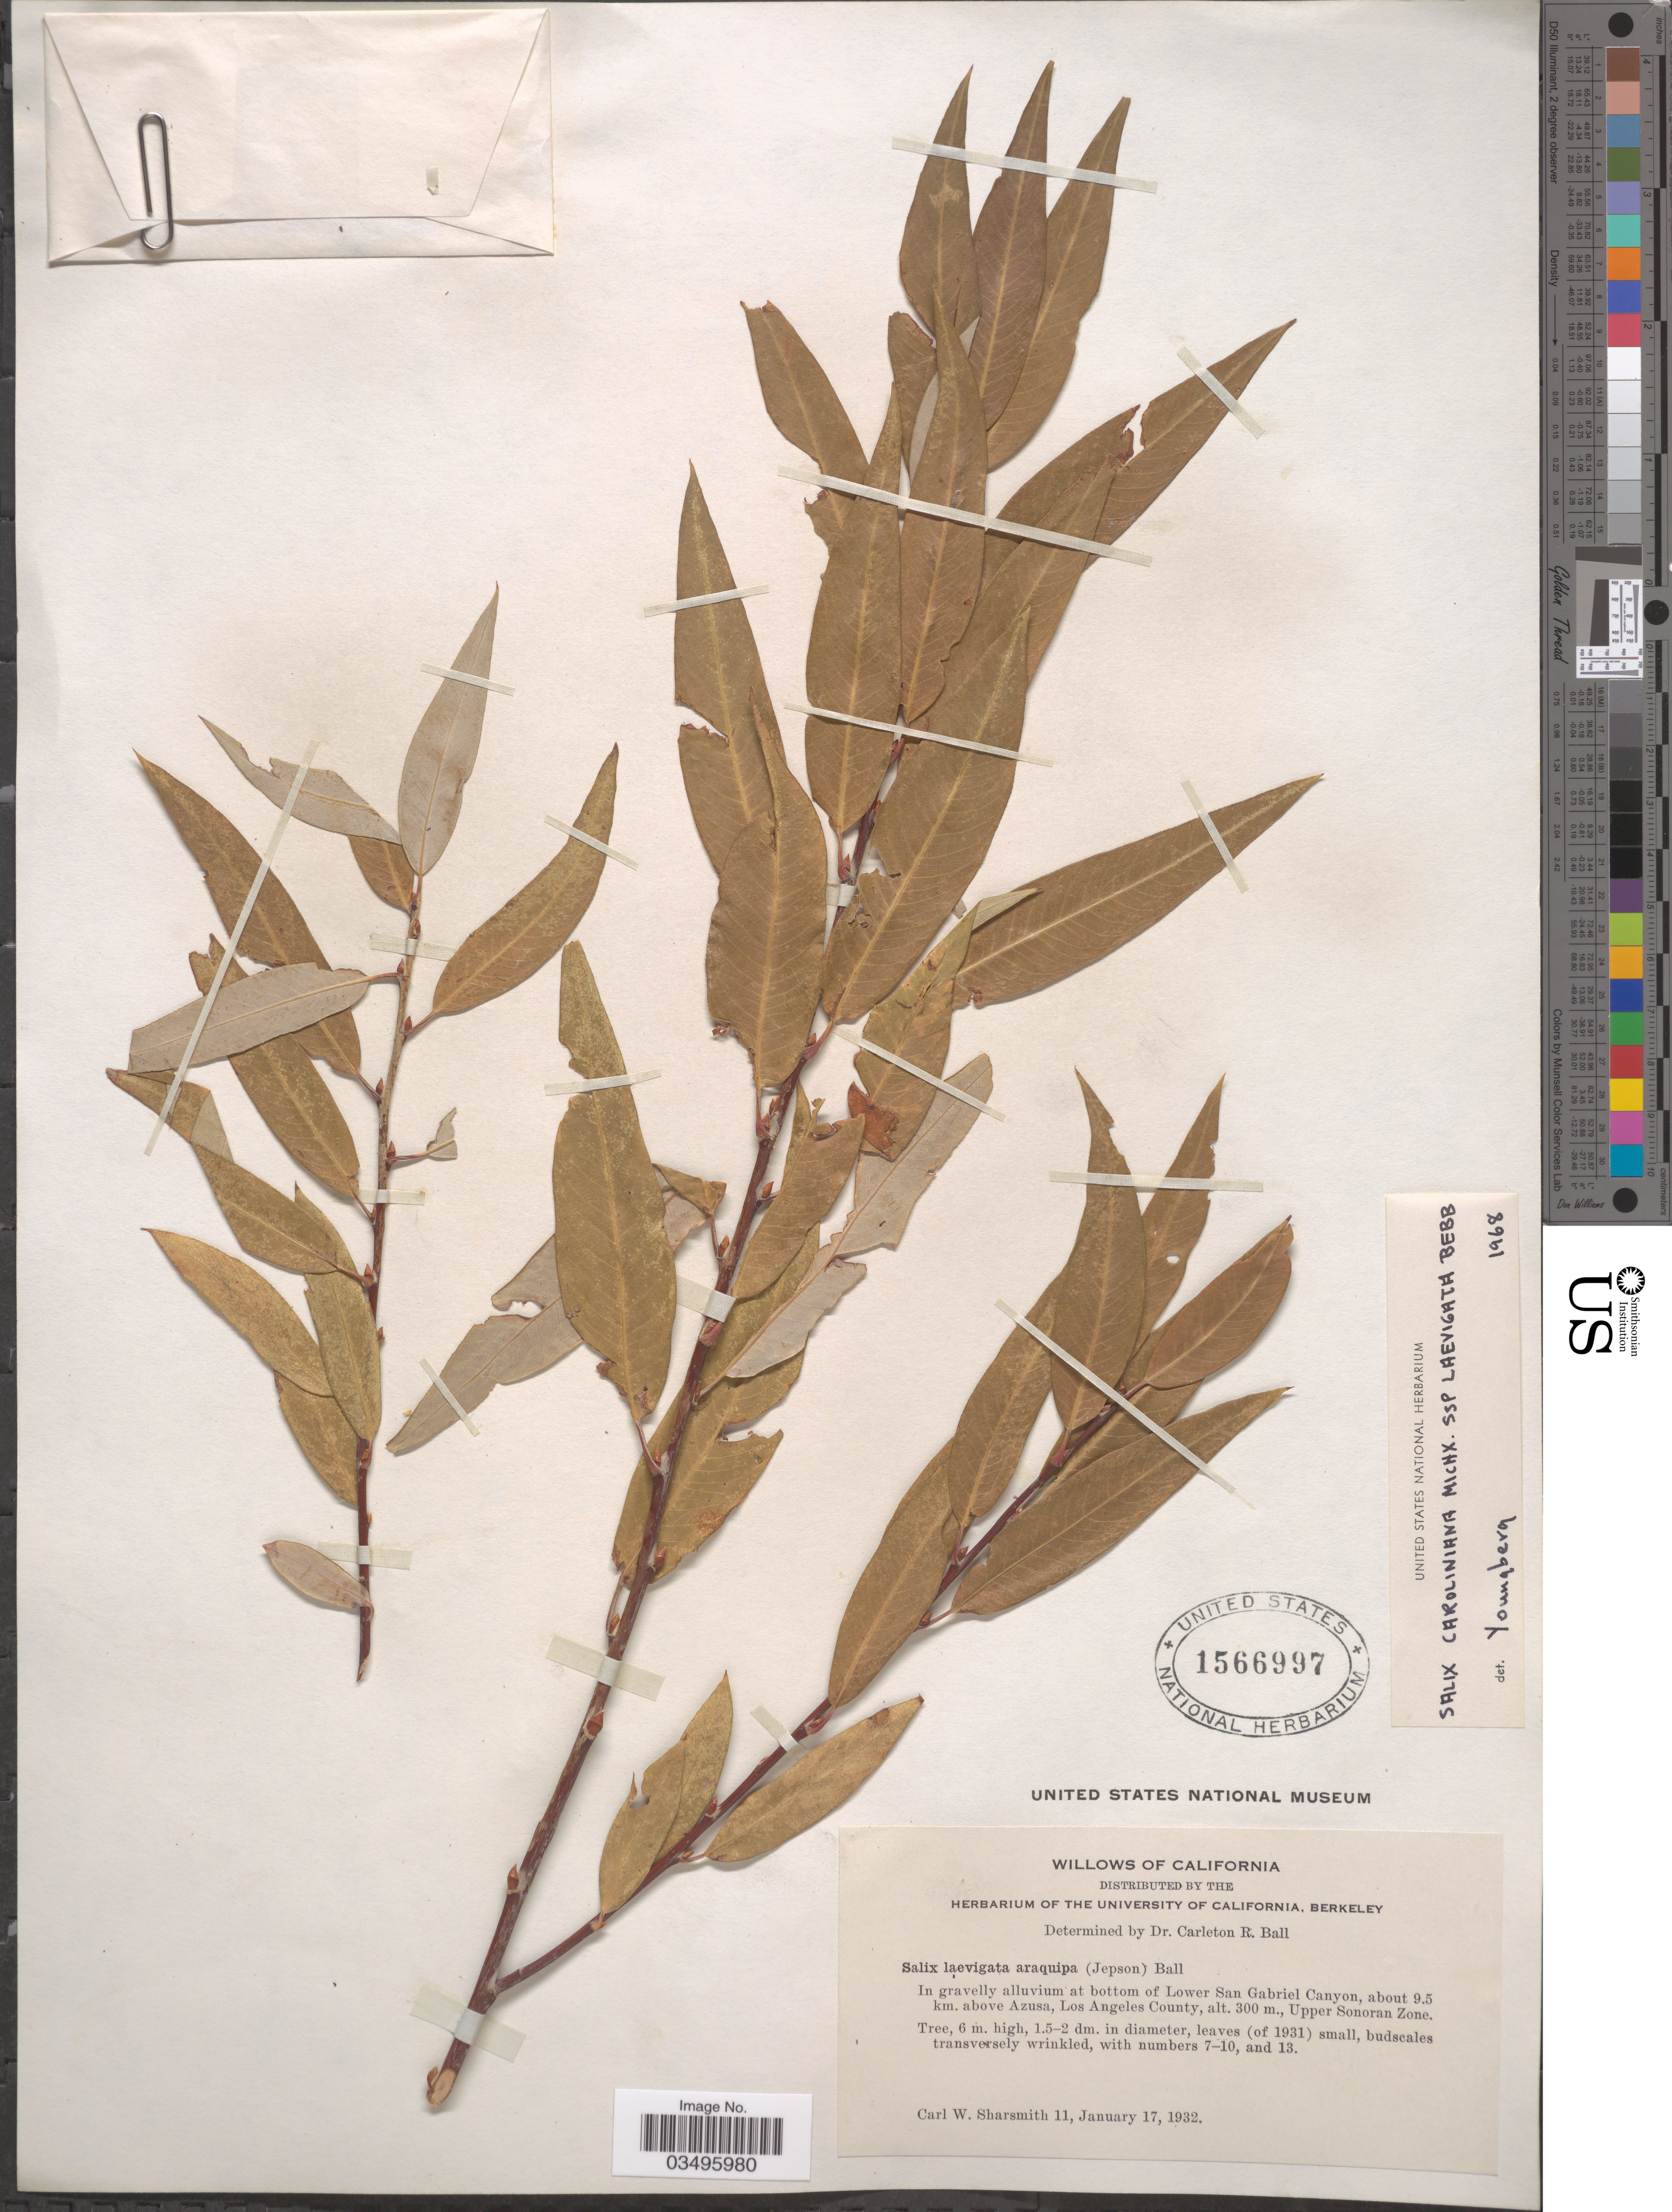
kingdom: Plantae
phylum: Tracheophyta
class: Magnoliopsida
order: Malpighiales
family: Salicaceae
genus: Salix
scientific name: Salix caroliniana subsp. laevigata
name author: Bebb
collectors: C. Sharsmith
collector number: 11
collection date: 1932-01-17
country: United States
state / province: California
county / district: Los Angeles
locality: In gravelly alluvium at bottom of Lower San Gabriel Canyon, about 9.5 km. above Azusa, Los Angeles County, Upper Sonoran Zone.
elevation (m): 300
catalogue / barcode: US 1566997